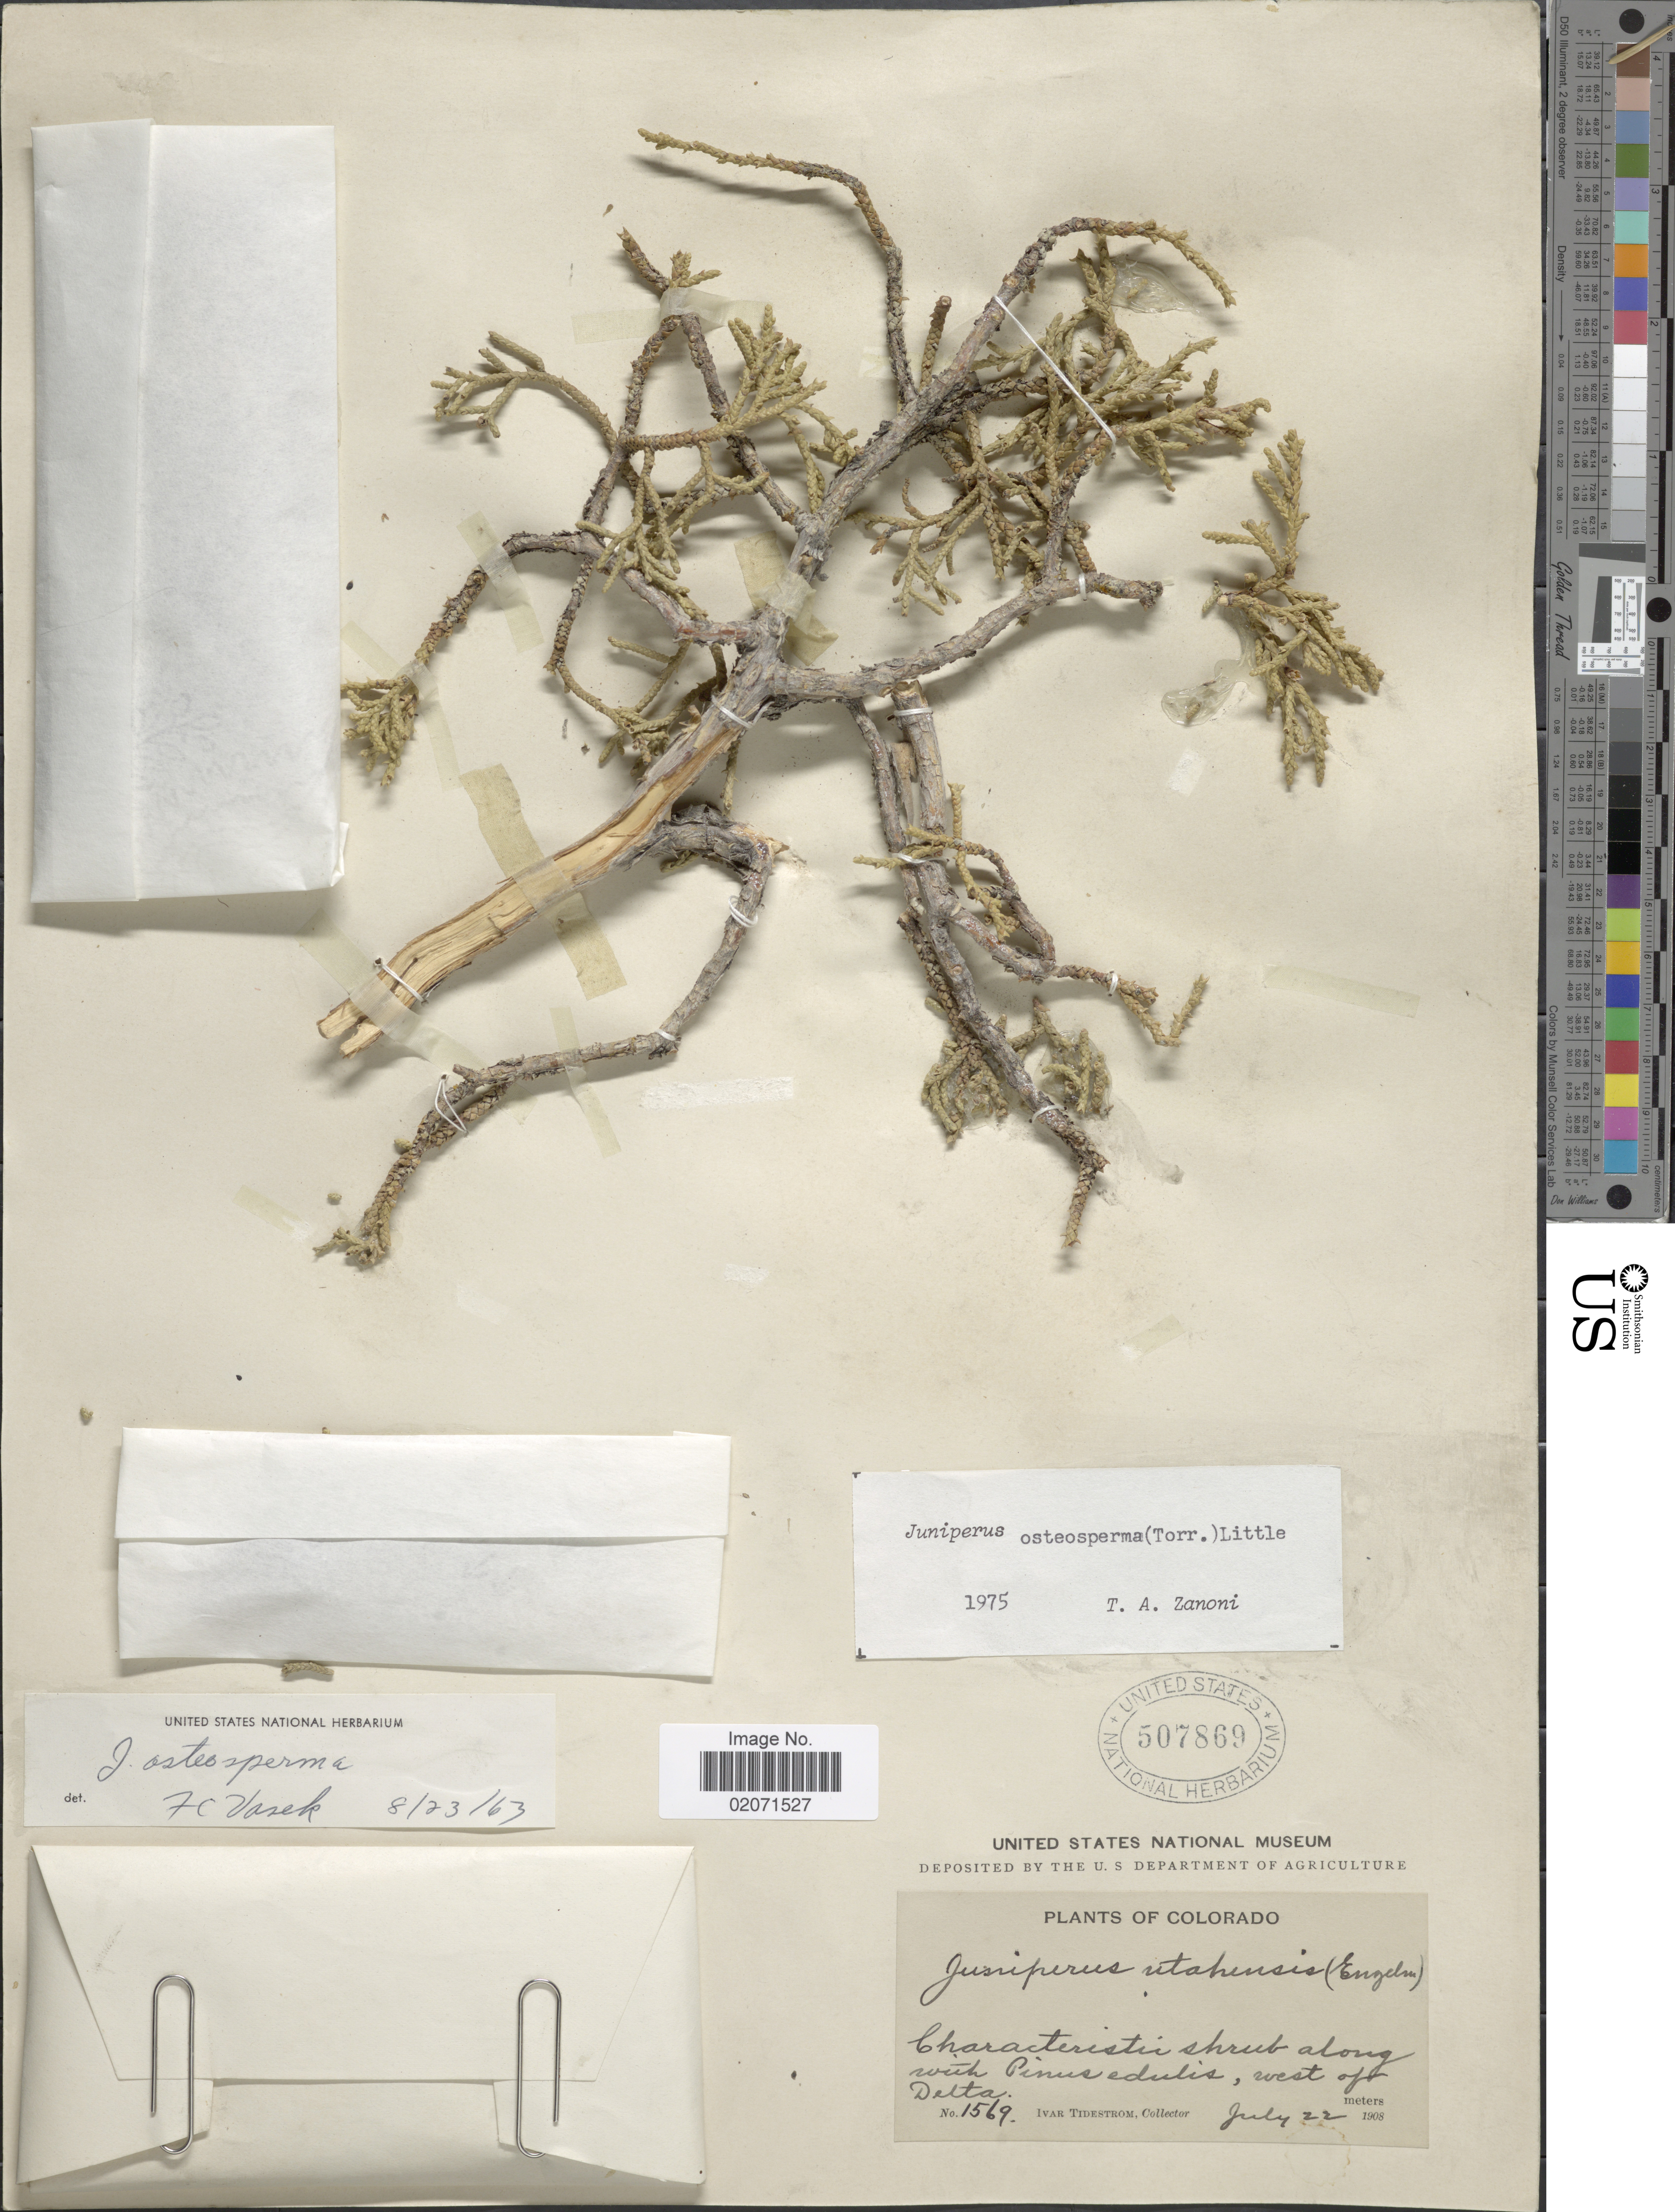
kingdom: Plantae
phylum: Tracheophyta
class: Pinopsida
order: Pinales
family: Cupressaceae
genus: Juniperus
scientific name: Juniperus osteosperma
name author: (Torr.) Little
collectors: I. F. Tidestrom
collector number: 1569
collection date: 1908-07-22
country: United States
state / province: Colorado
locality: West of Delta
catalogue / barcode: US 507869